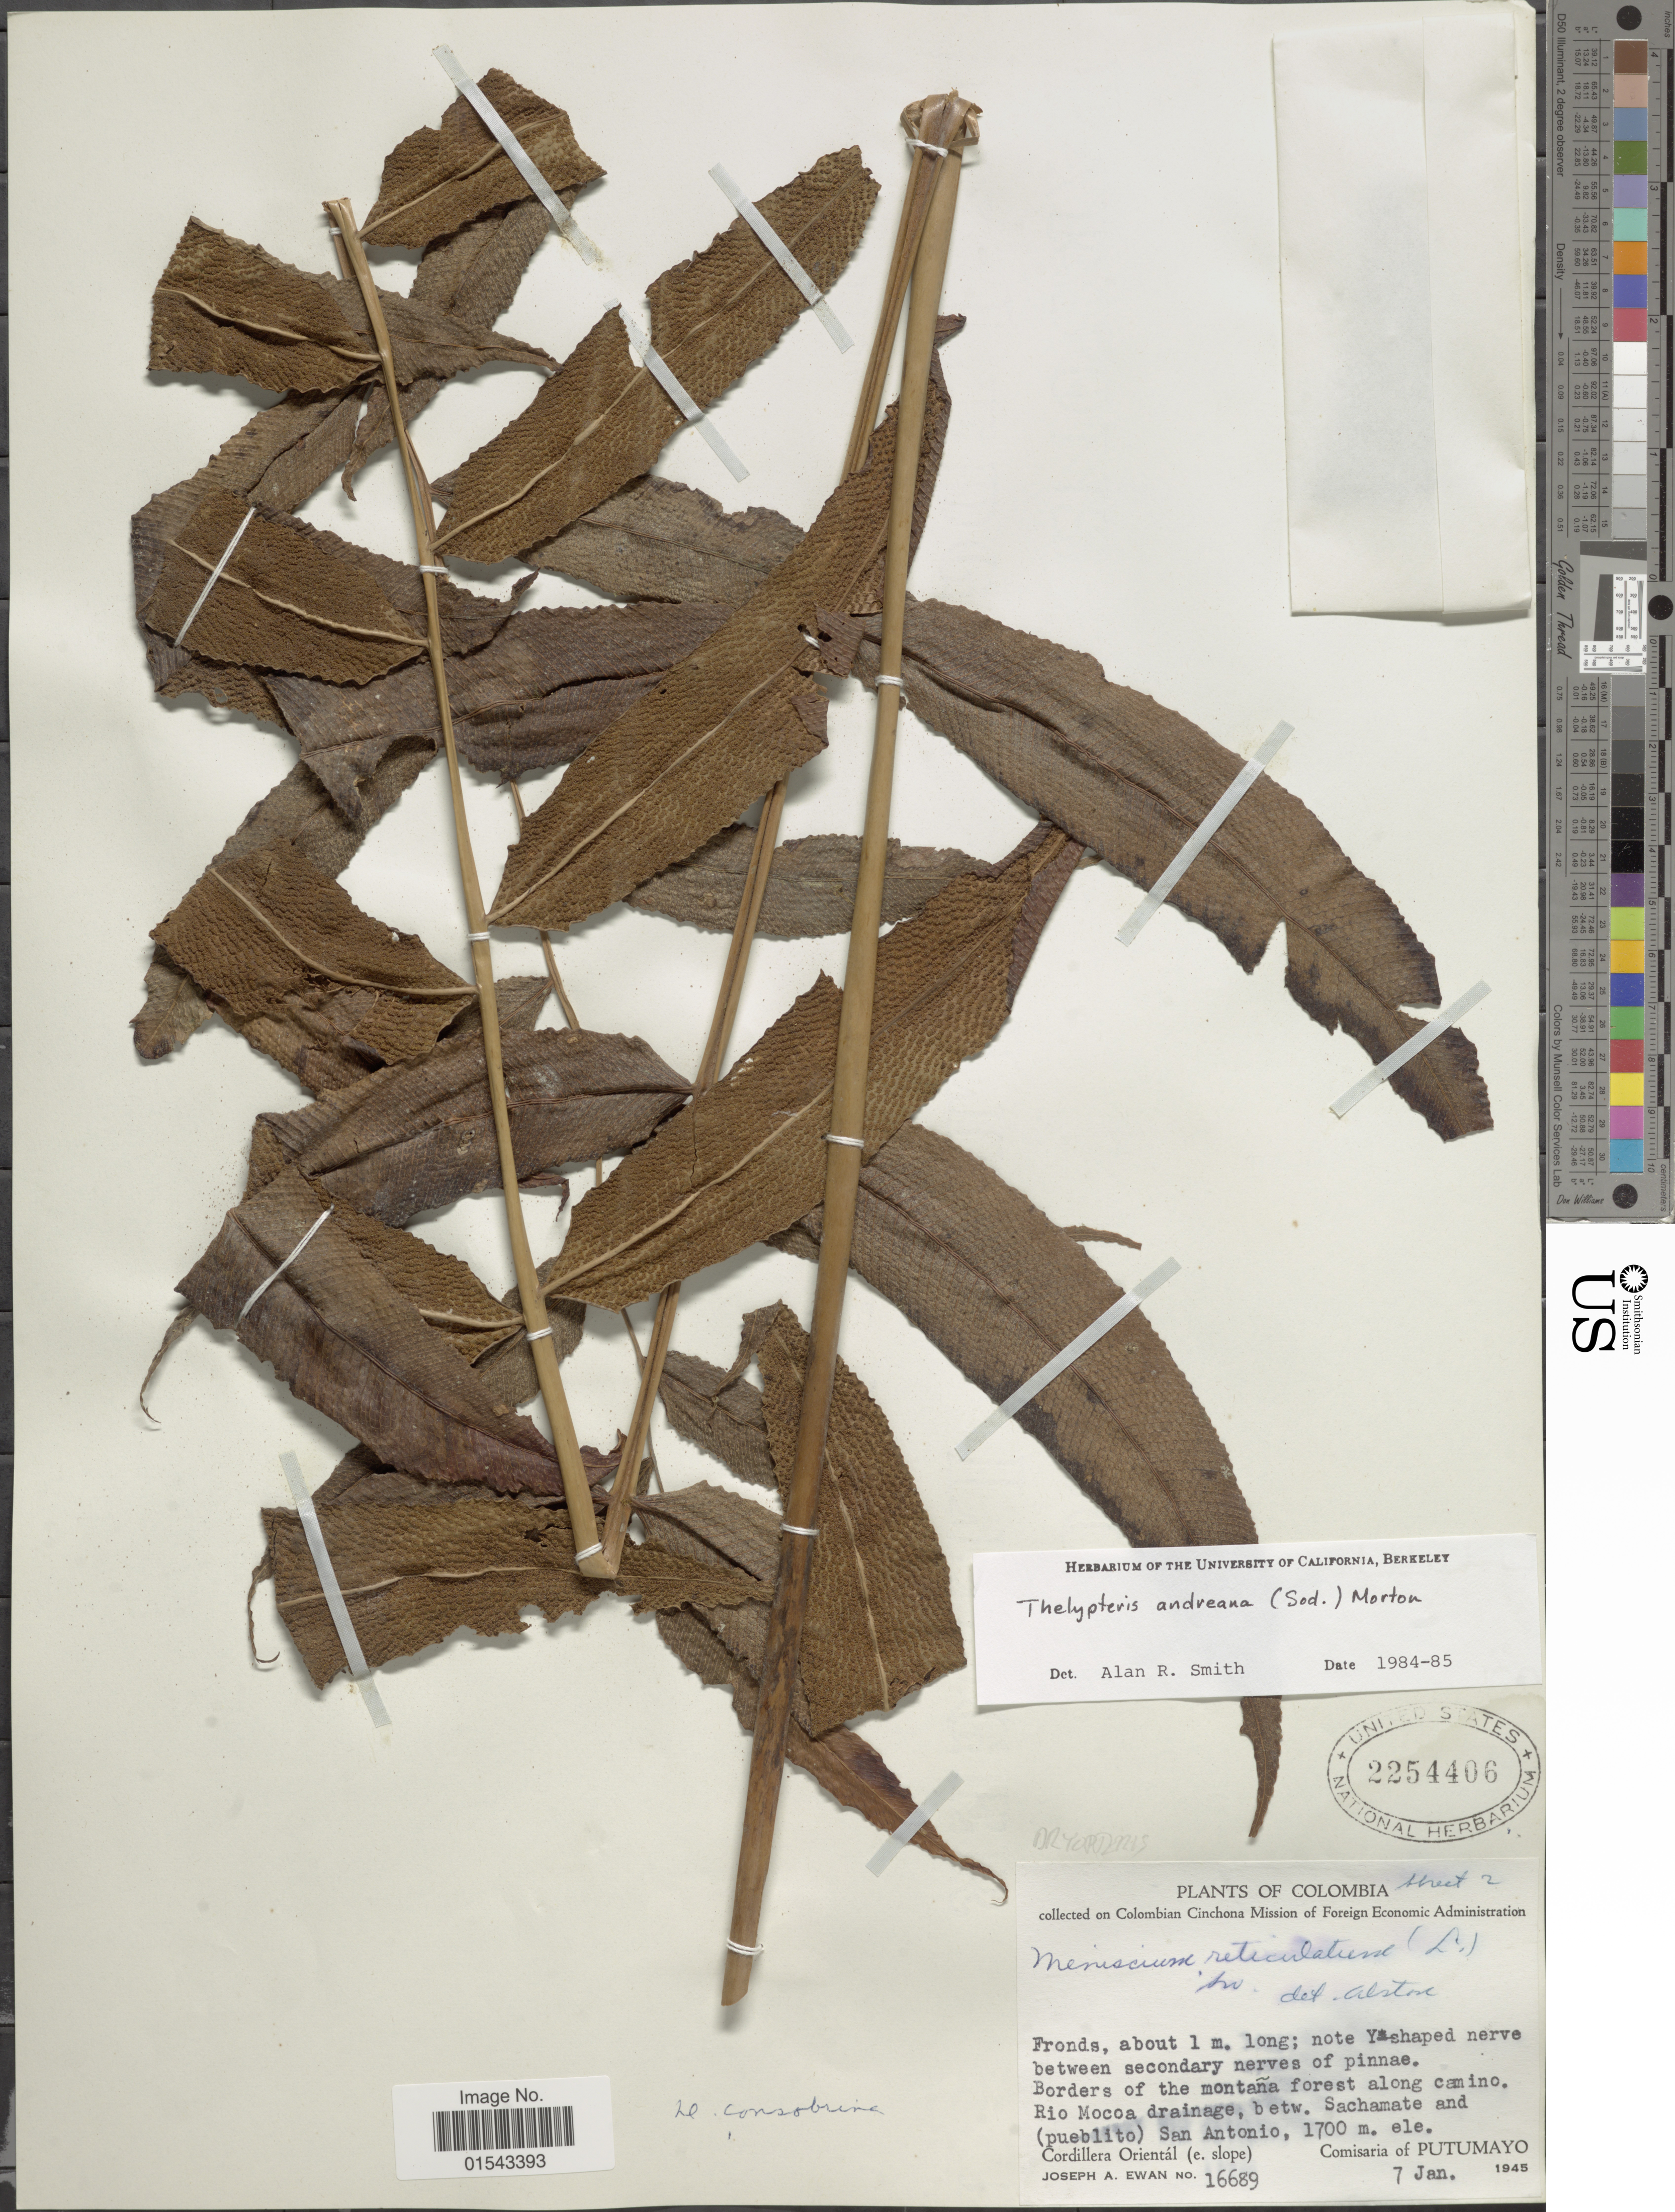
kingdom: Plantae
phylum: Tracheophyta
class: Polypodiopsida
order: Polypodiales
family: Thelypteridaceae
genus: Meniscium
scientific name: Meniscium andreanum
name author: Sodiro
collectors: J. A. Ewan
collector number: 16689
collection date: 1945-01-07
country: Colombia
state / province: Putumayo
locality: Rio Mocoa drainage betw. Sachamate and (pueblito) San Antonio. Cordillera Orientál (e. slope)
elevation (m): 1700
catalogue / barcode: US 2254406